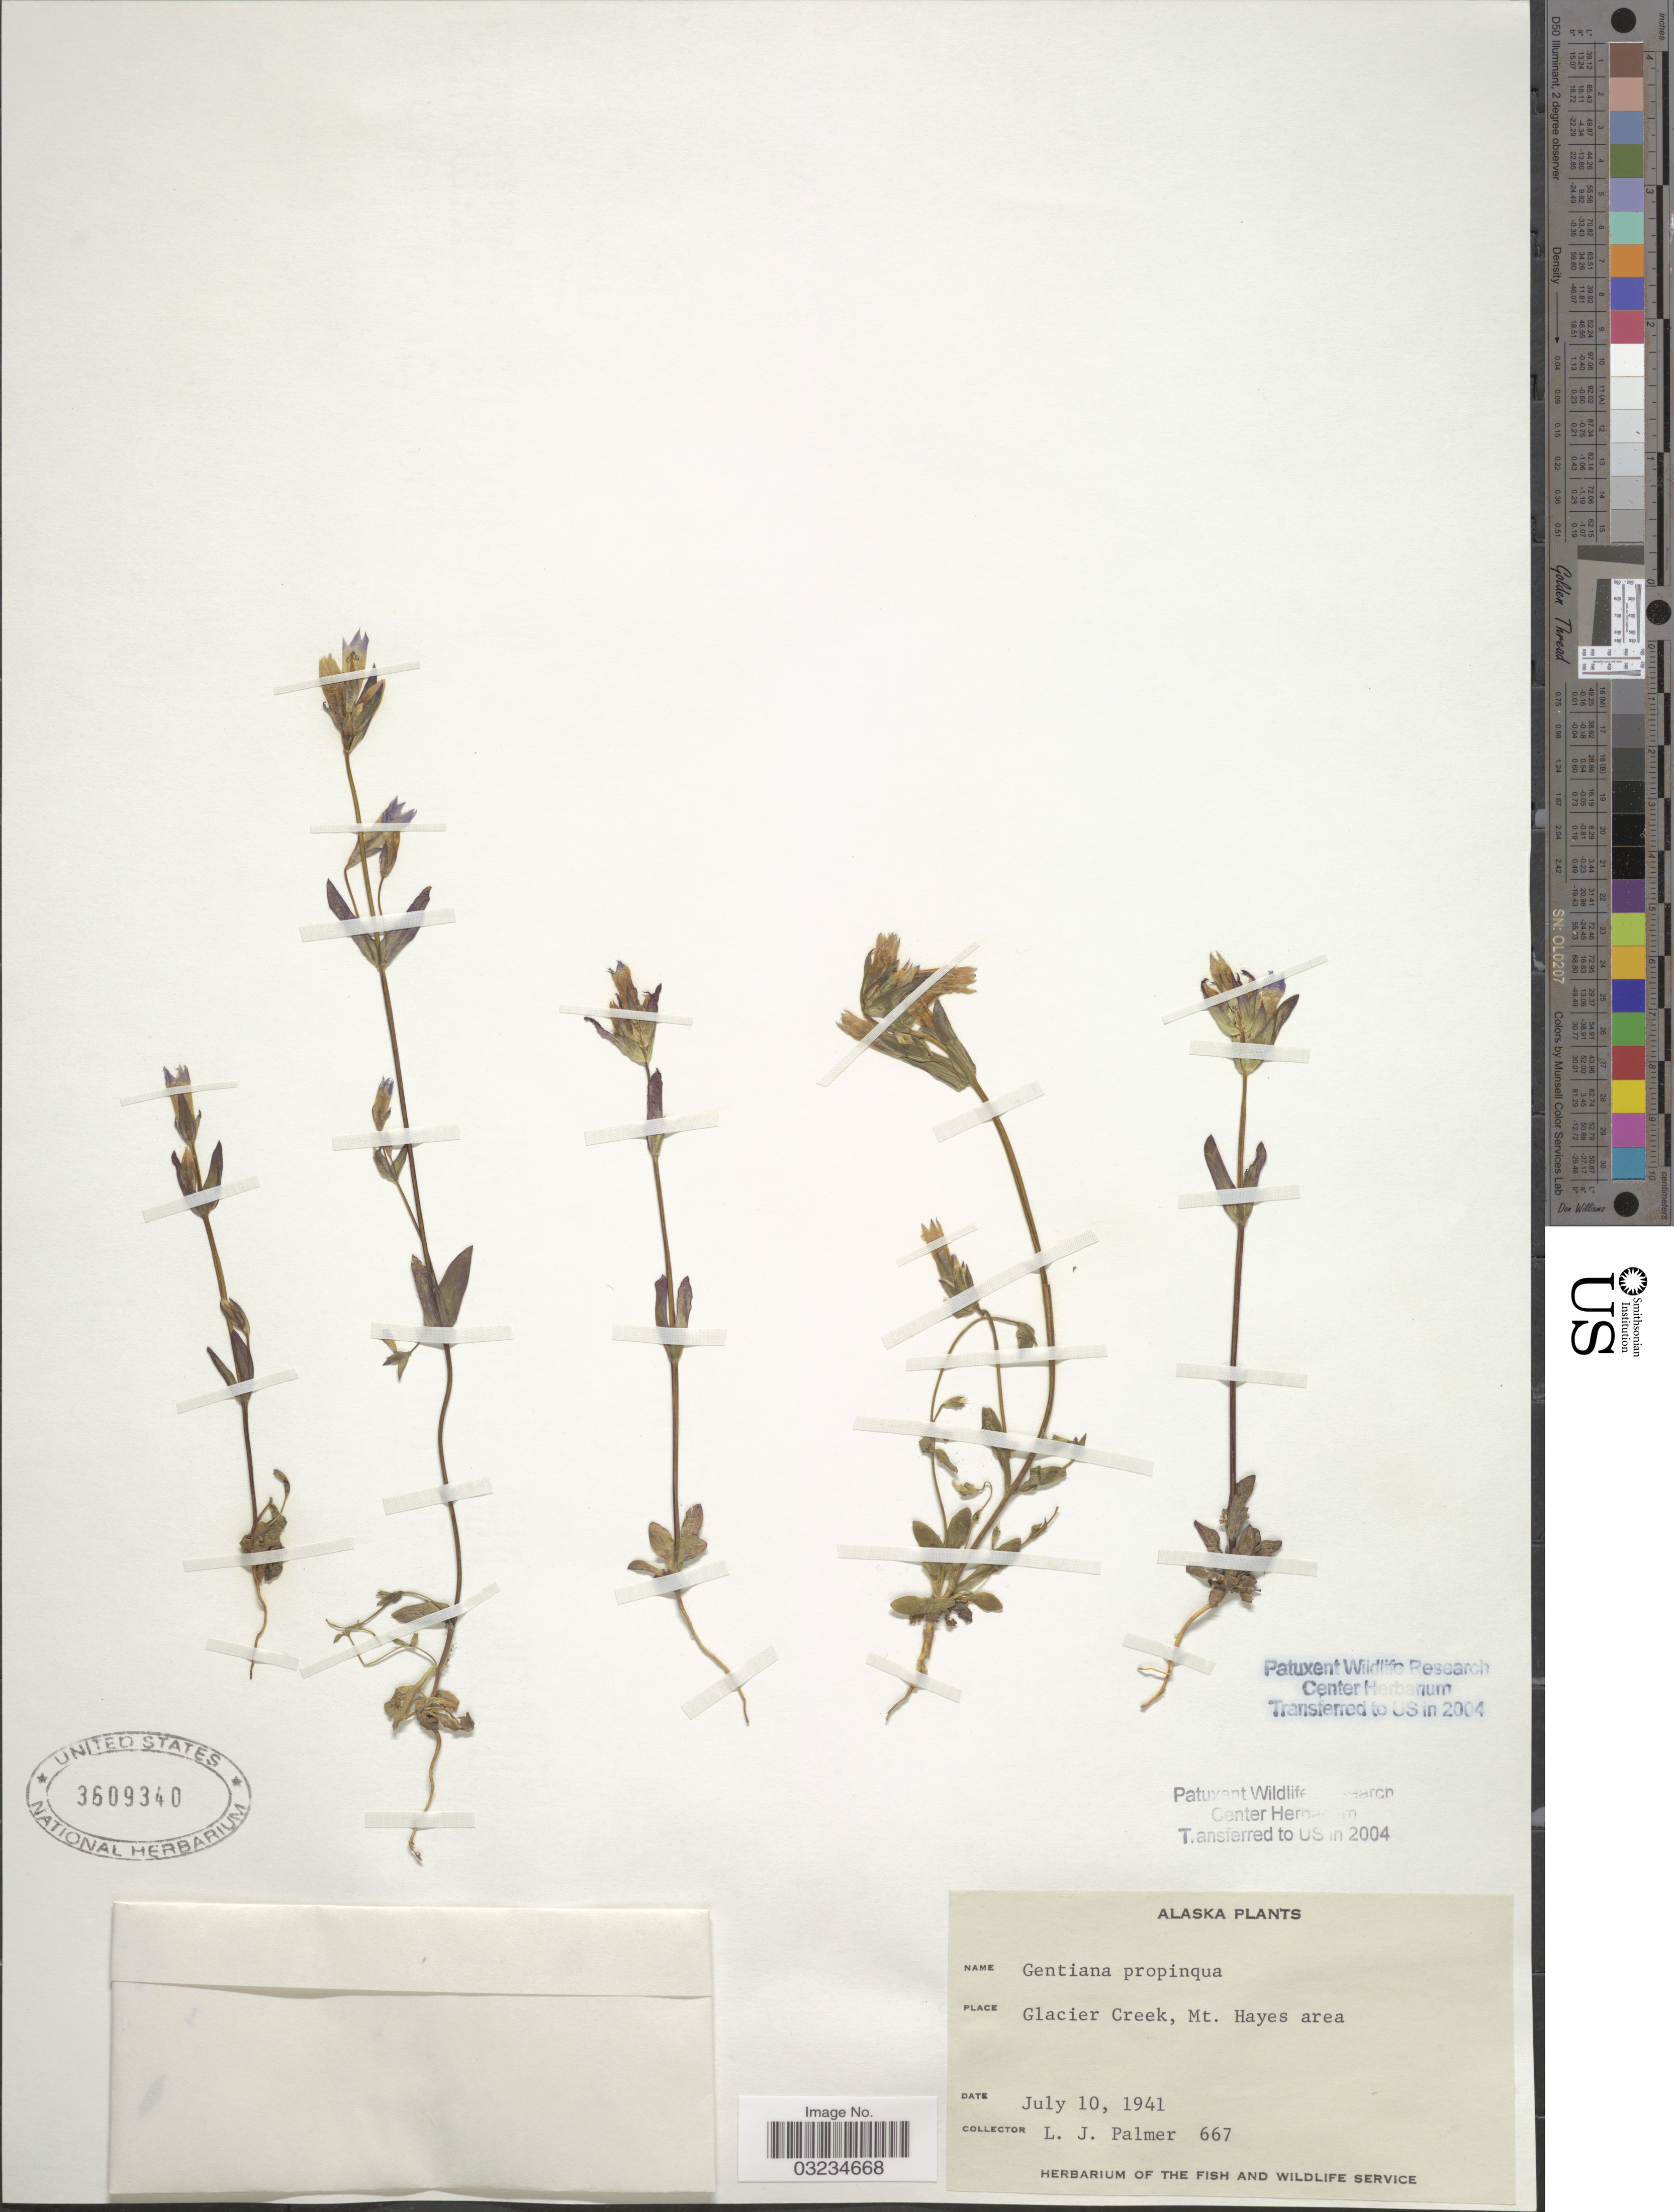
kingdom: Plantae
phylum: Tracheophyta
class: Magnoliopsida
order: Gentianales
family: Gentianaceae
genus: Gentiana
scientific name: Gentiana propinqua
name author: Richards.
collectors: L. J. Palmer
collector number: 667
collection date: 1941-07-10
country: United States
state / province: Alaska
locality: Glacier Creek, Mt. Hayes area.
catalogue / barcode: US 3609340